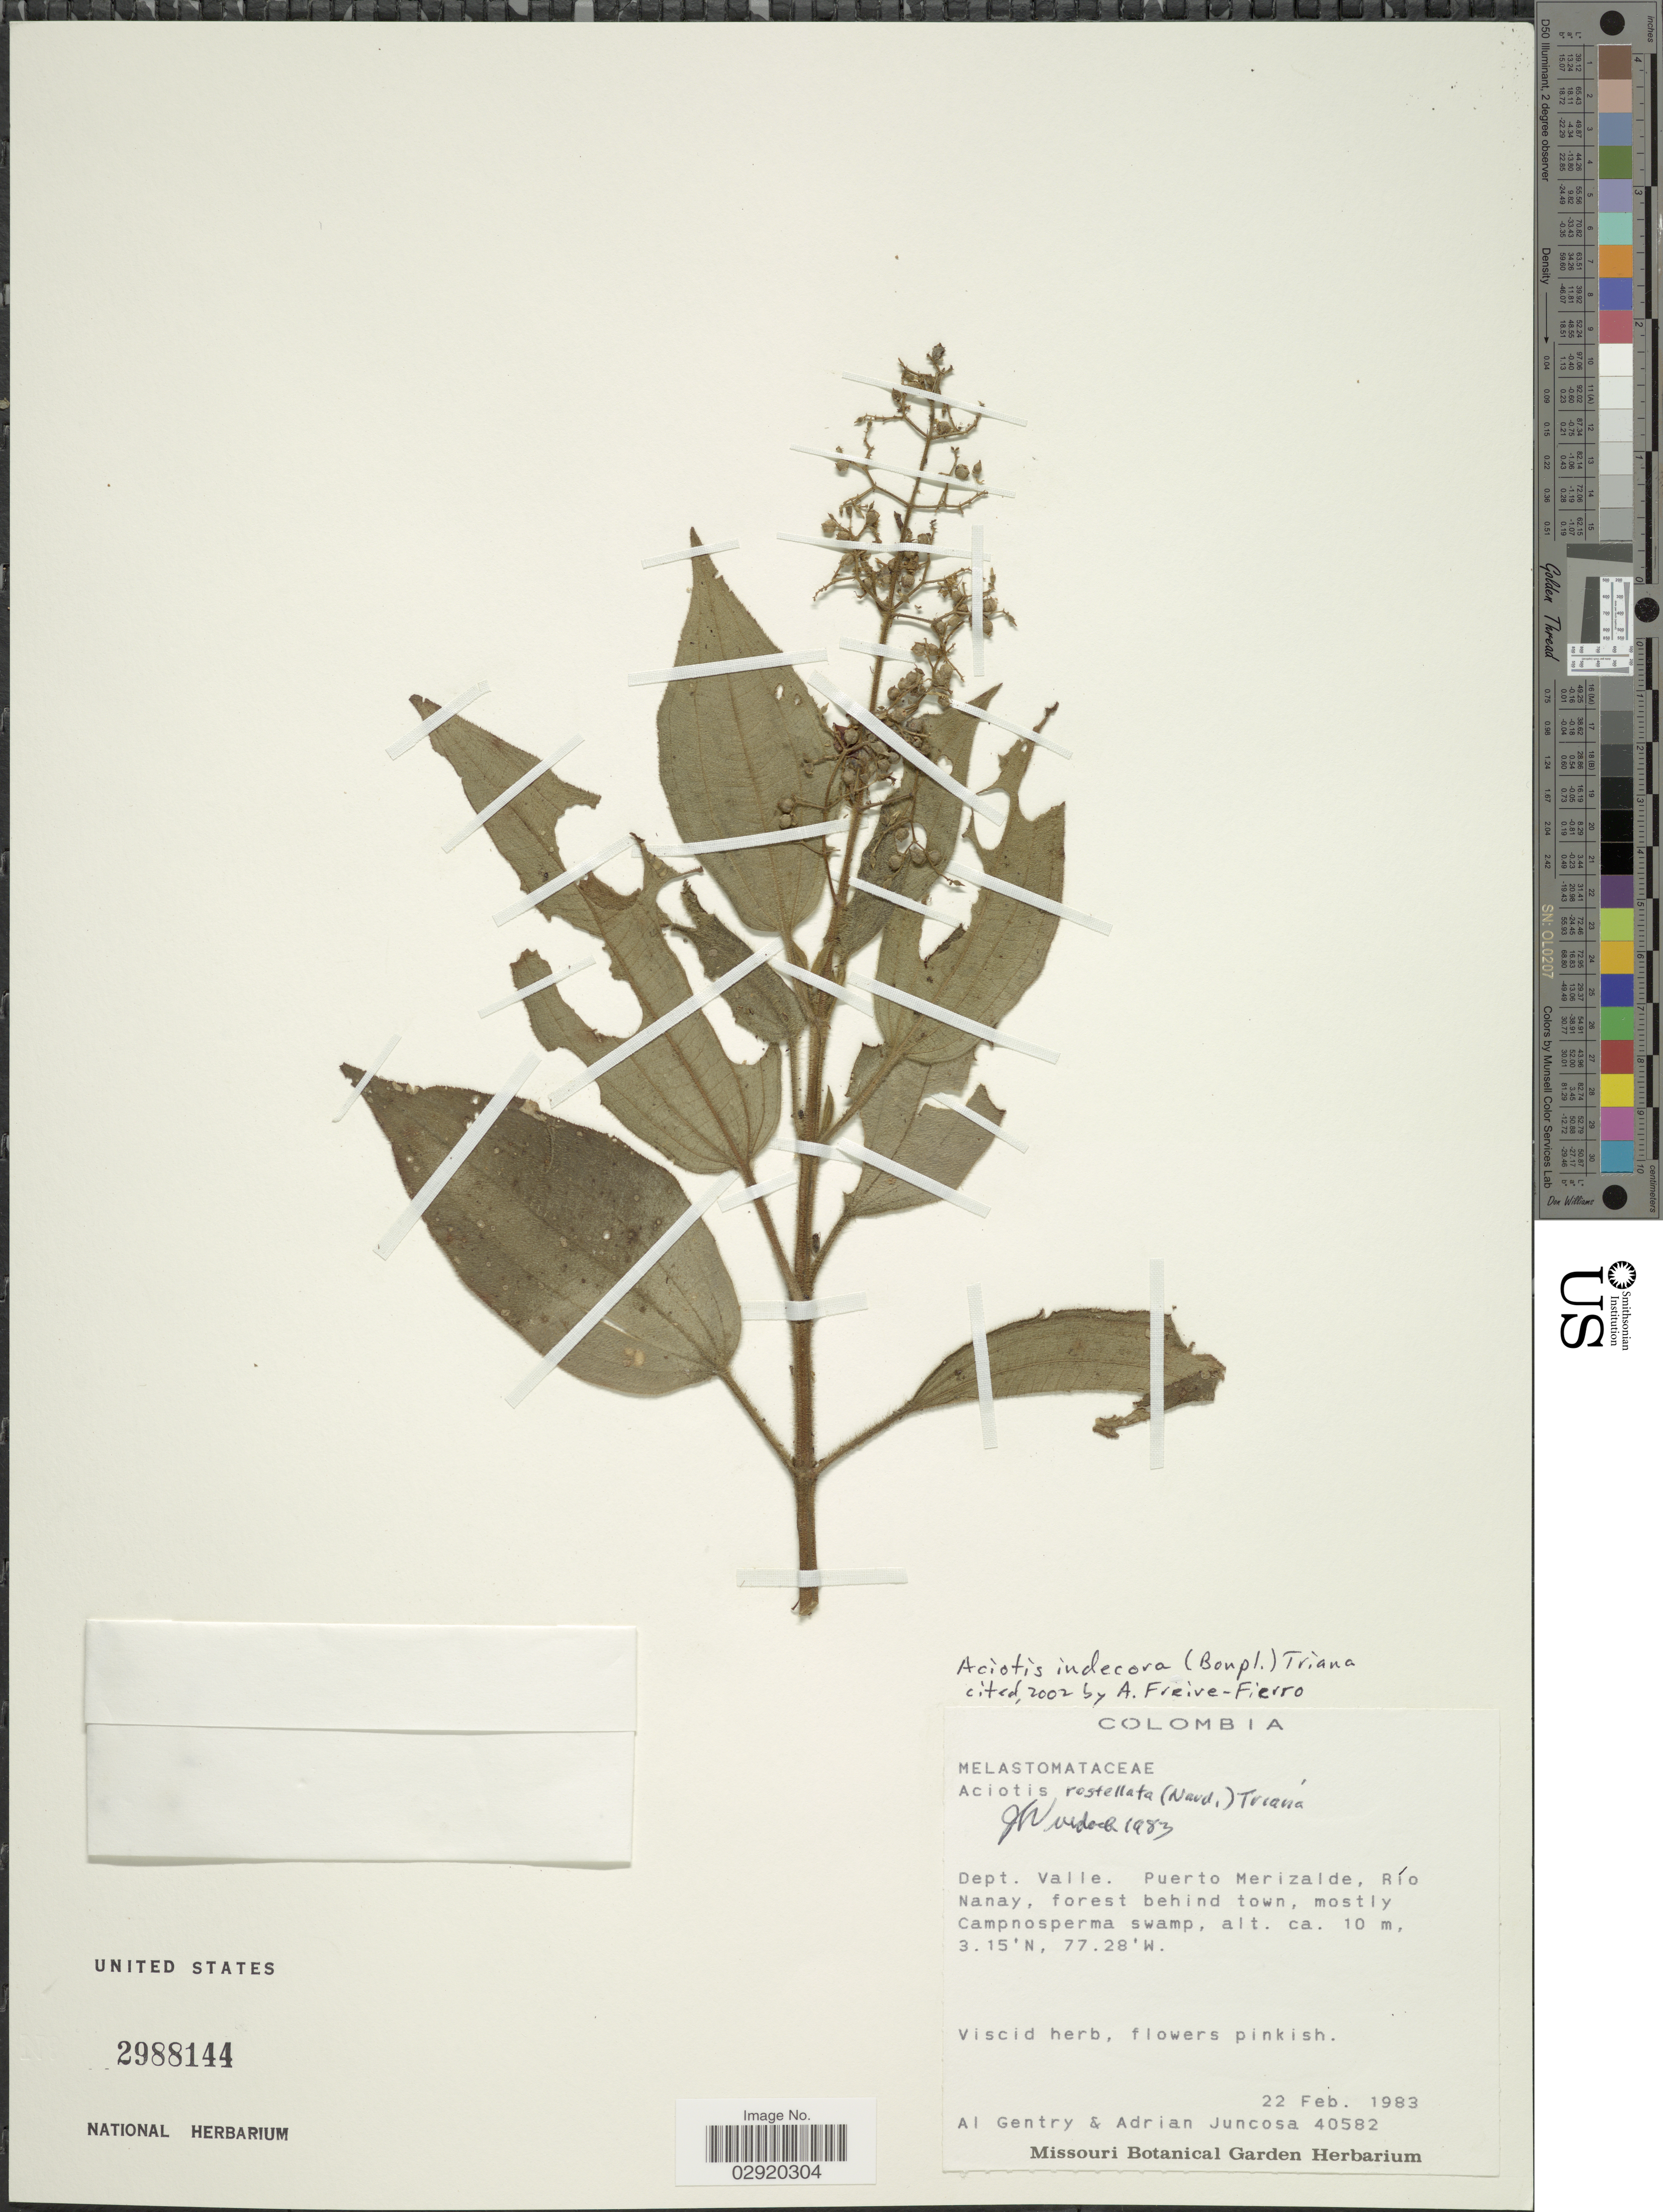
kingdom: Plantae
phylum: Tracheophyta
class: Magnoliopsida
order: Myrtales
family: Melastomataceae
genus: Aciotis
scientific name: Aciotis indecora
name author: (Bonpl.) Triana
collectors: A. H. Gentry & A. Juncosa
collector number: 40582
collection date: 1983-02-22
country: Colombia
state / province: Valle del Cauca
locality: Dept. Valle. Puerto Merizaide, Río Nanay.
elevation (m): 10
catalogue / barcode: US 2988144